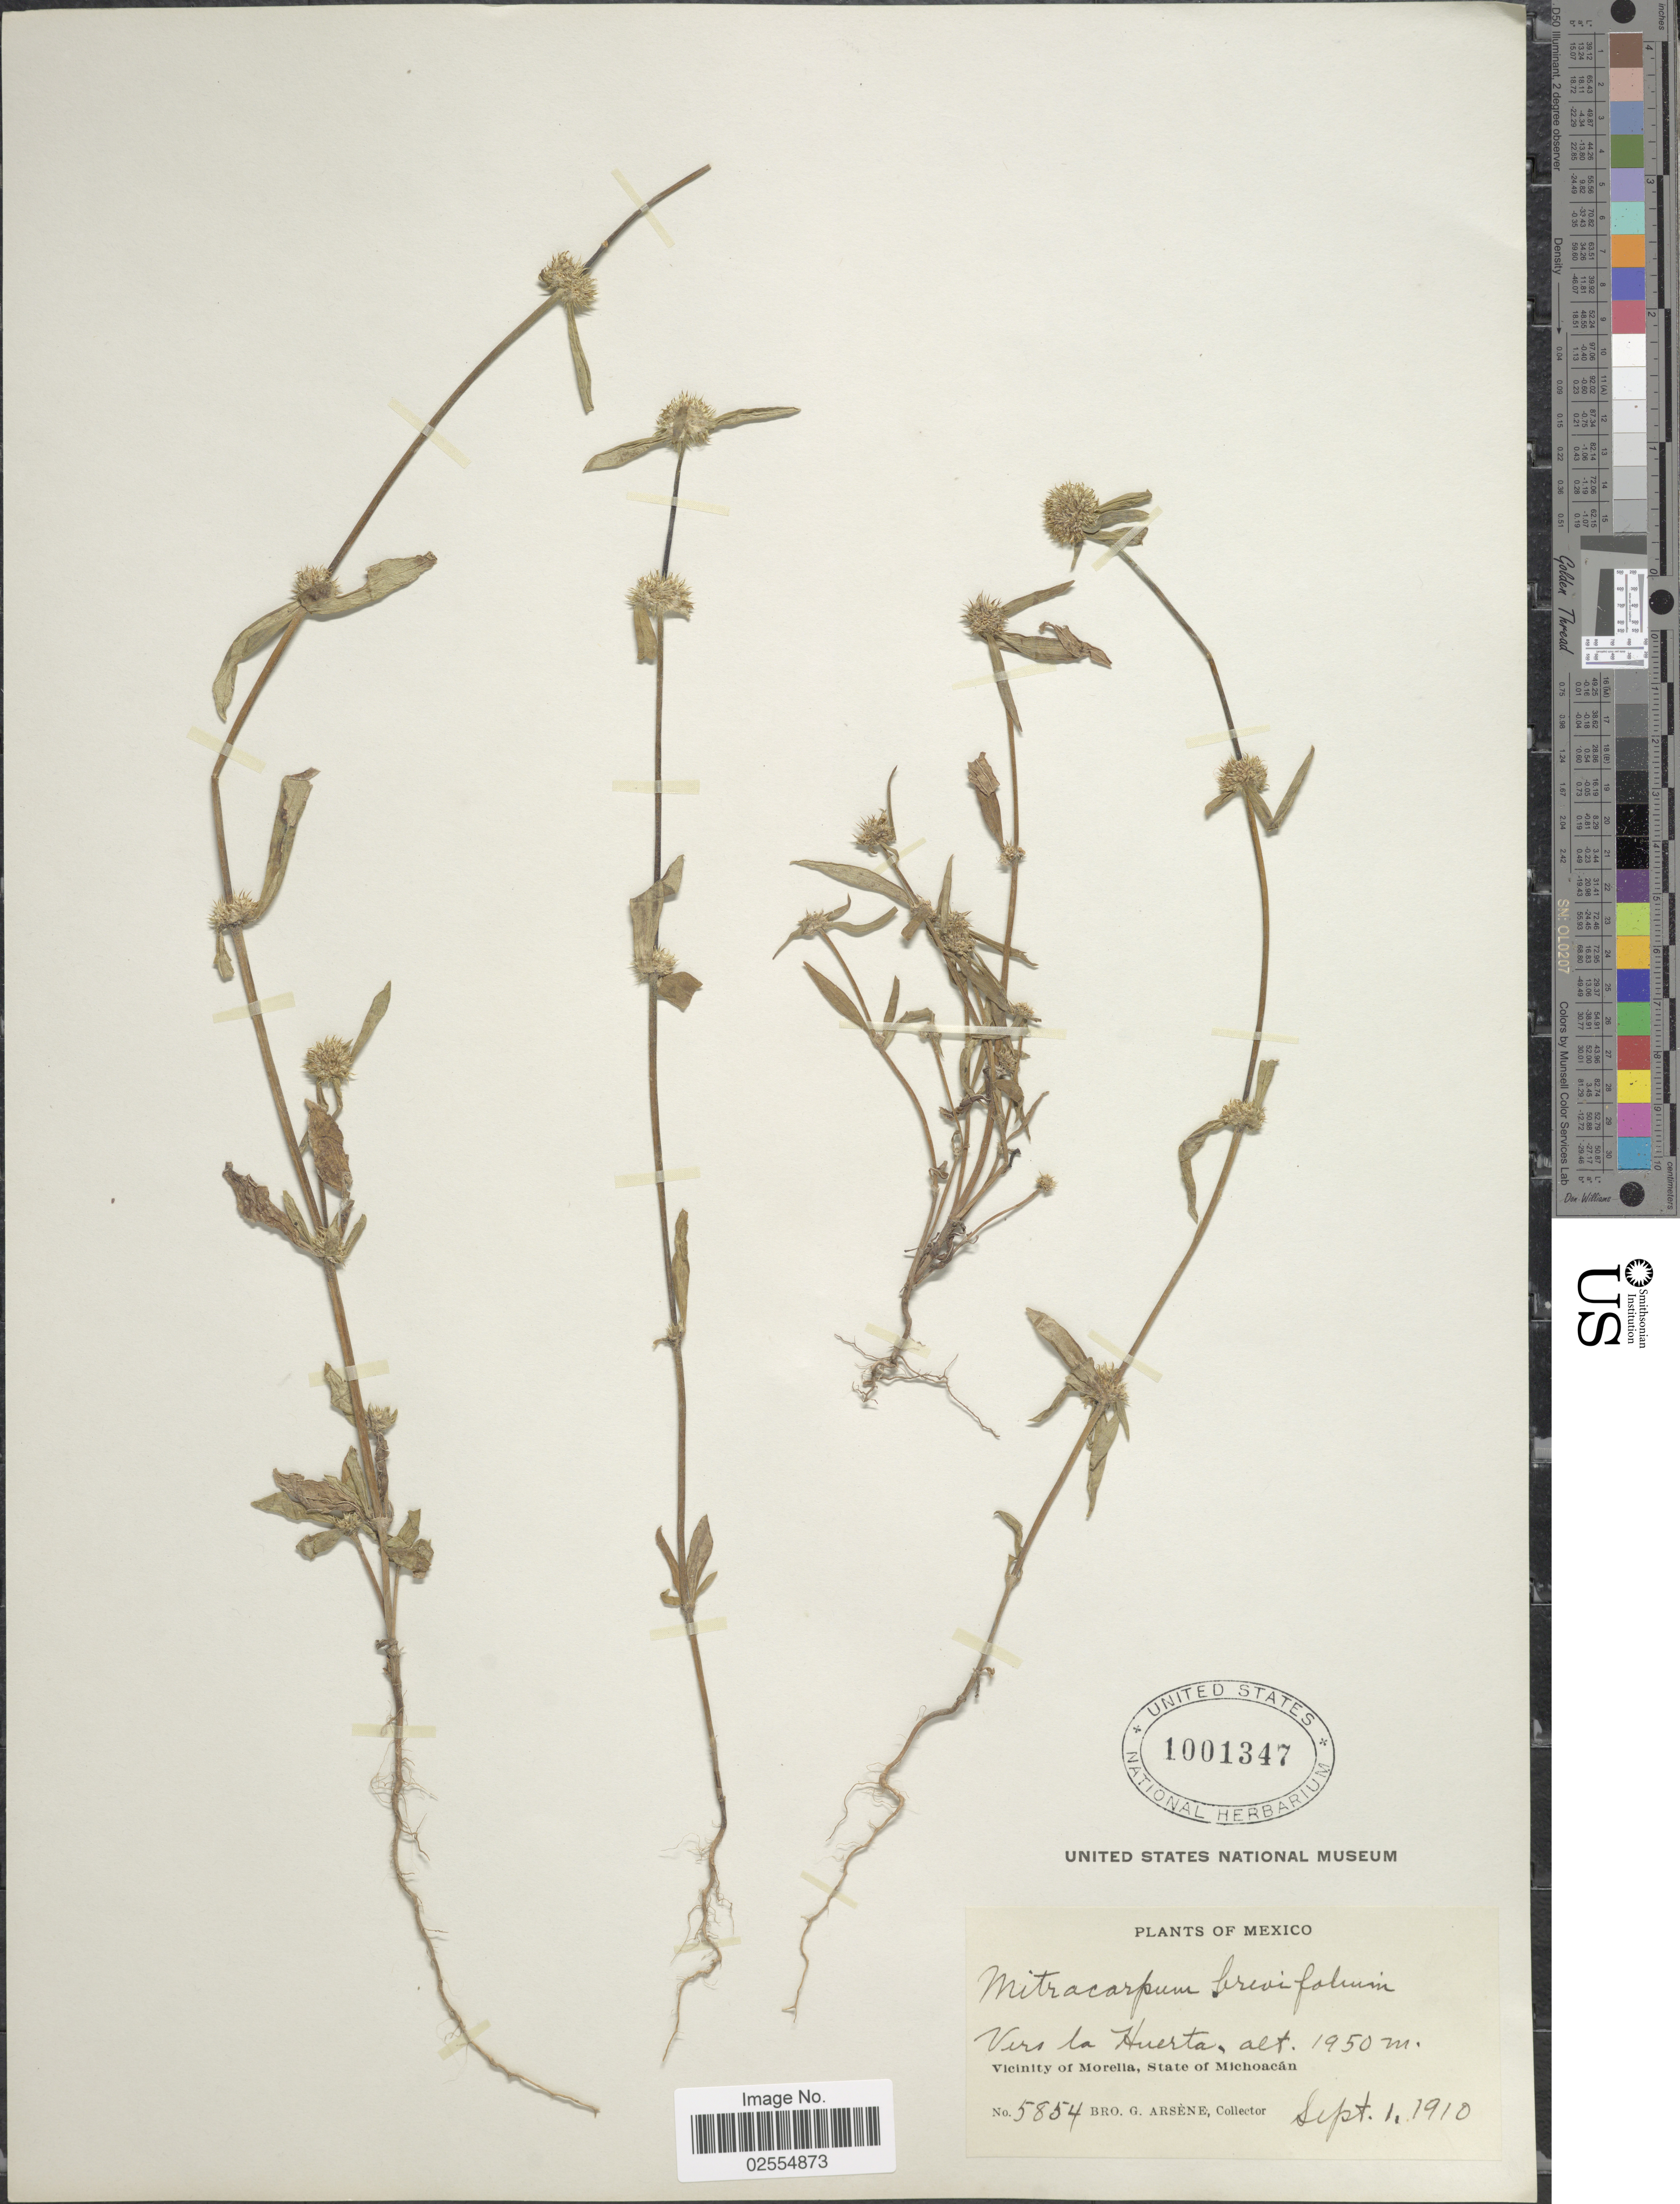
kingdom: Plantae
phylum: Tracheophyta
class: Magnoliopsida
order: Gentianales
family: Rubiaceae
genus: Mitracarpus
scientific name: Mitracarpus breviflorus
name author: A. Gray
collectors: Bro. G. Arsène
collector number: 5854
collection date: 1910-09-01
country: Mexico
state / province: Michoacán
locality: Vicinity of Morelia. Vers la Huerta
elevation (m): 1950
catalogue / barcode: US 1001347